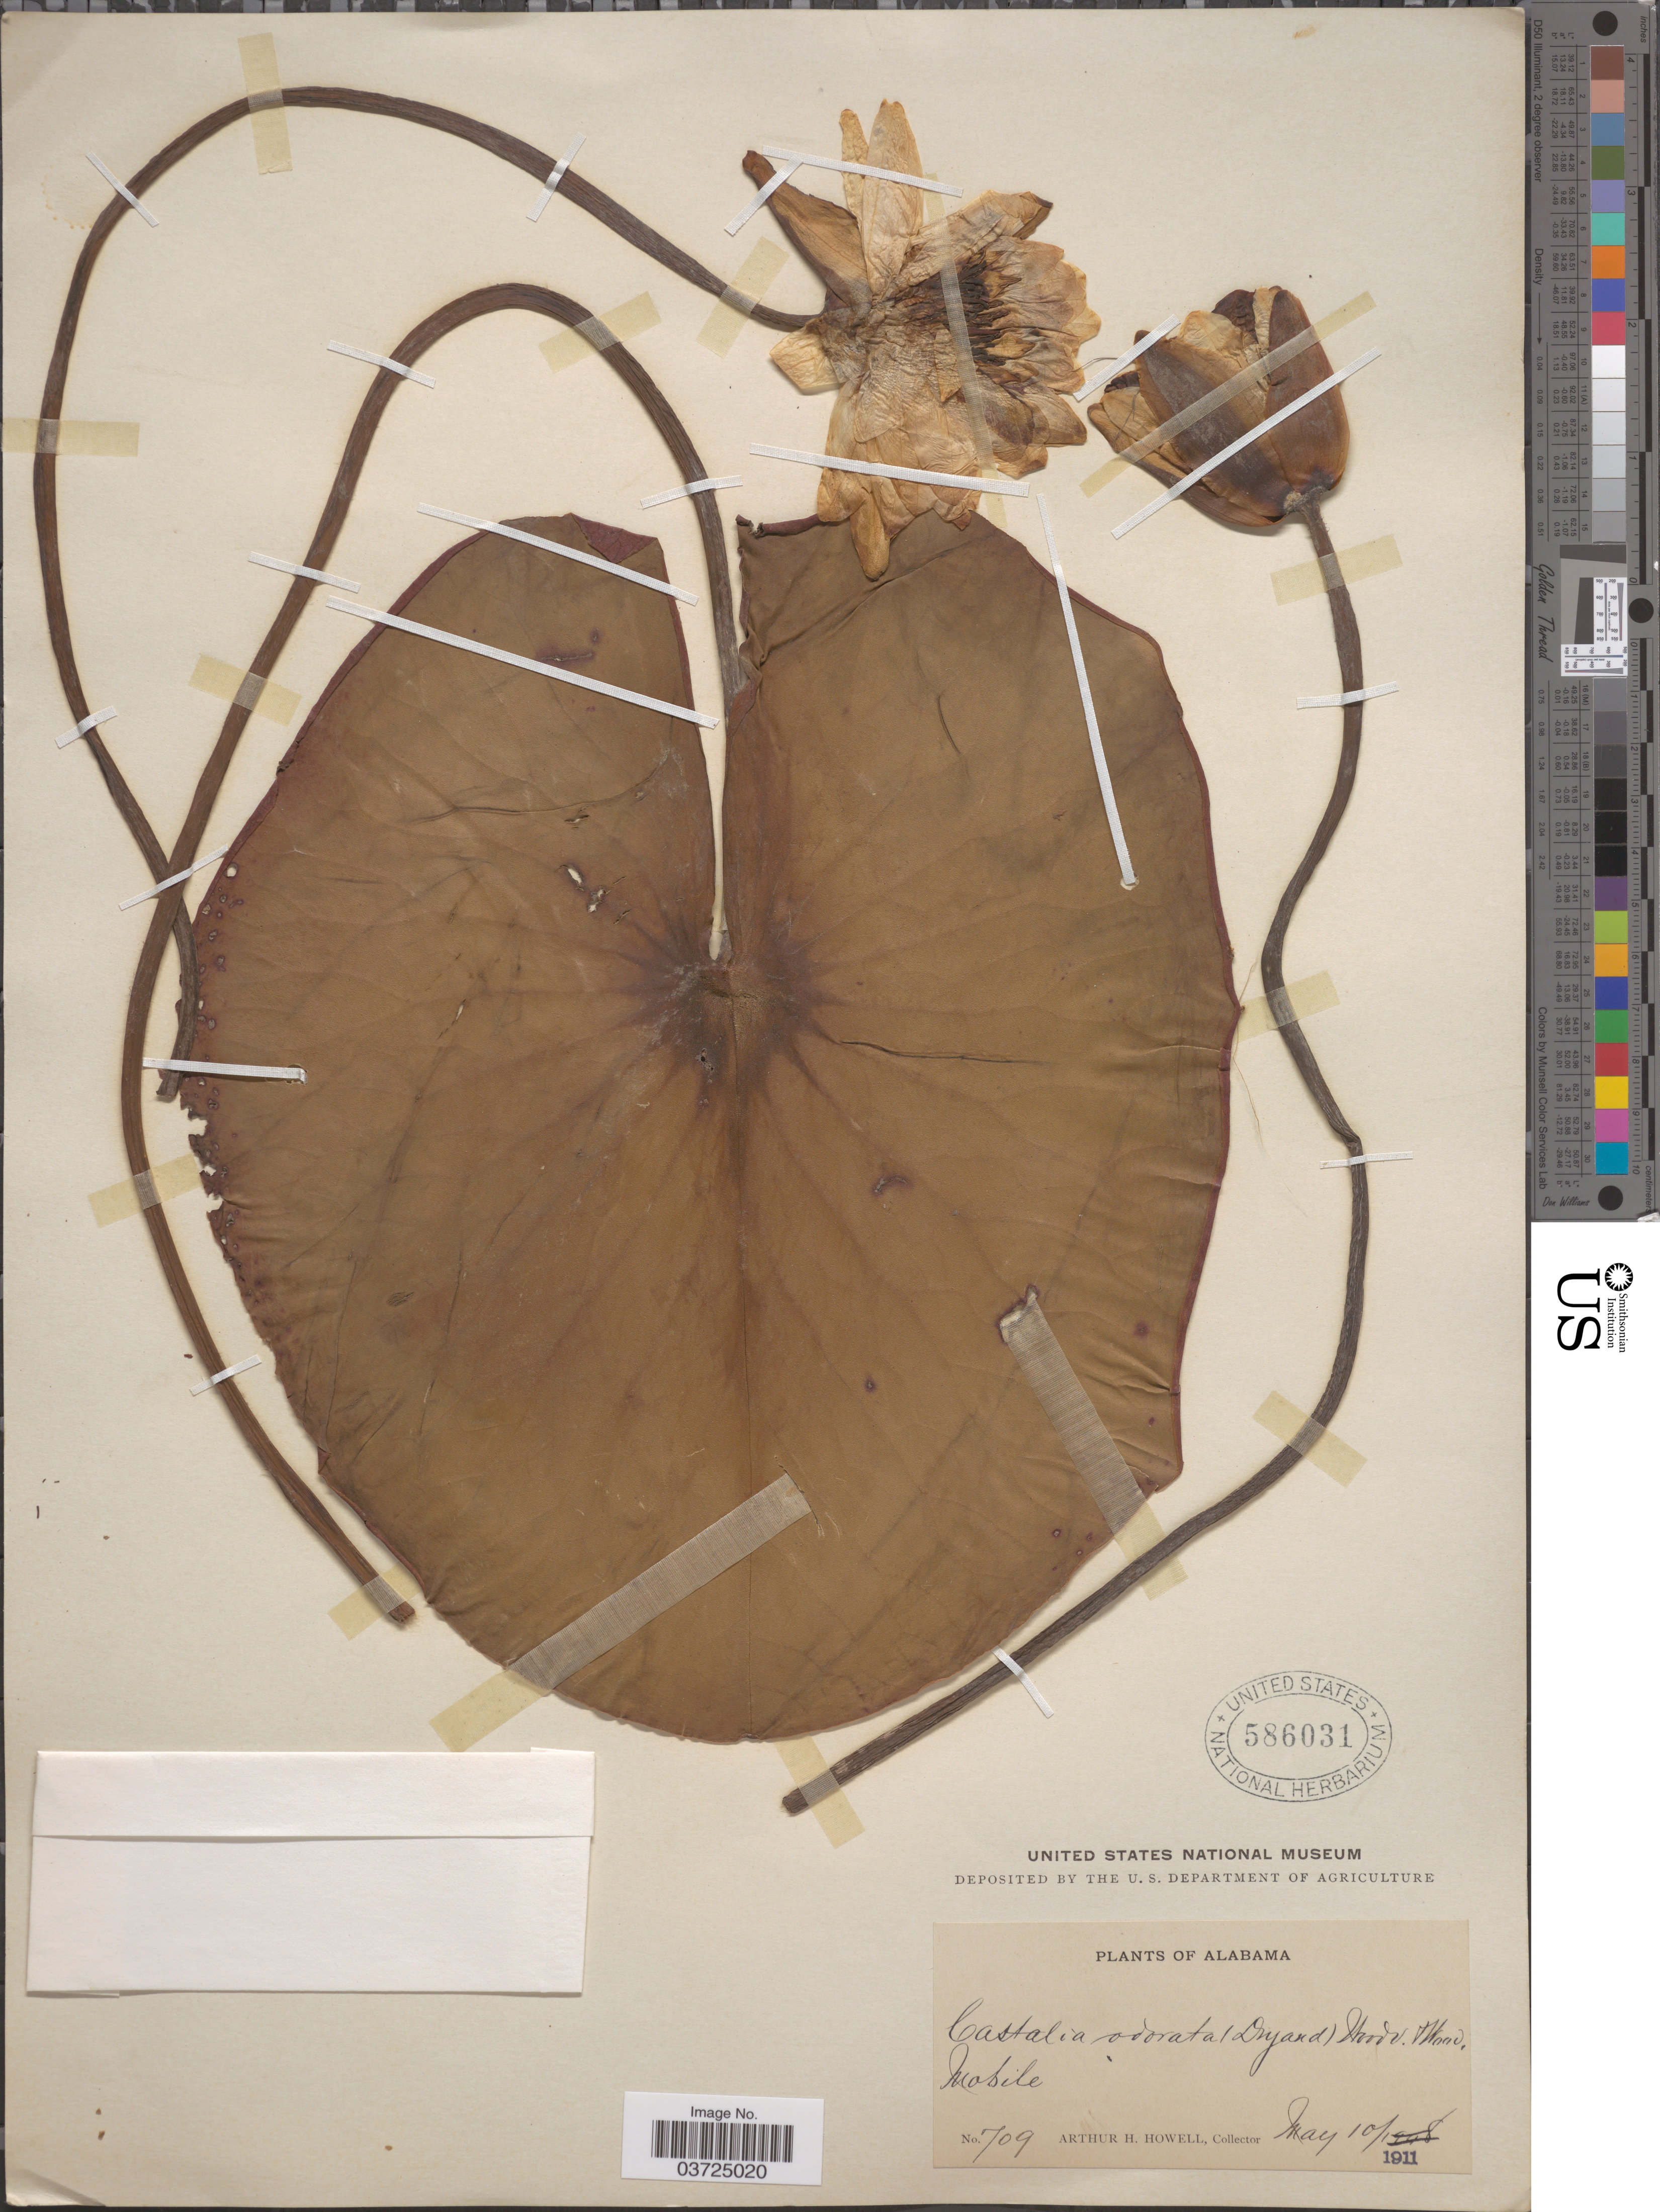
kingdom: Plantae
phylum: Tracheophyta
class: Magnoliopsida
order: Nymphaeales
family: Nymphaeaceae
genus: Nymphaea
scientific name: Nymphaea odorata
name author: Aiton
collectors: A. H. Howell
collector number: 709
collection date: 1911-05-10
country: United States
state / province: Alabama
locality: Mobile.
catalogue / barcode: US 586031